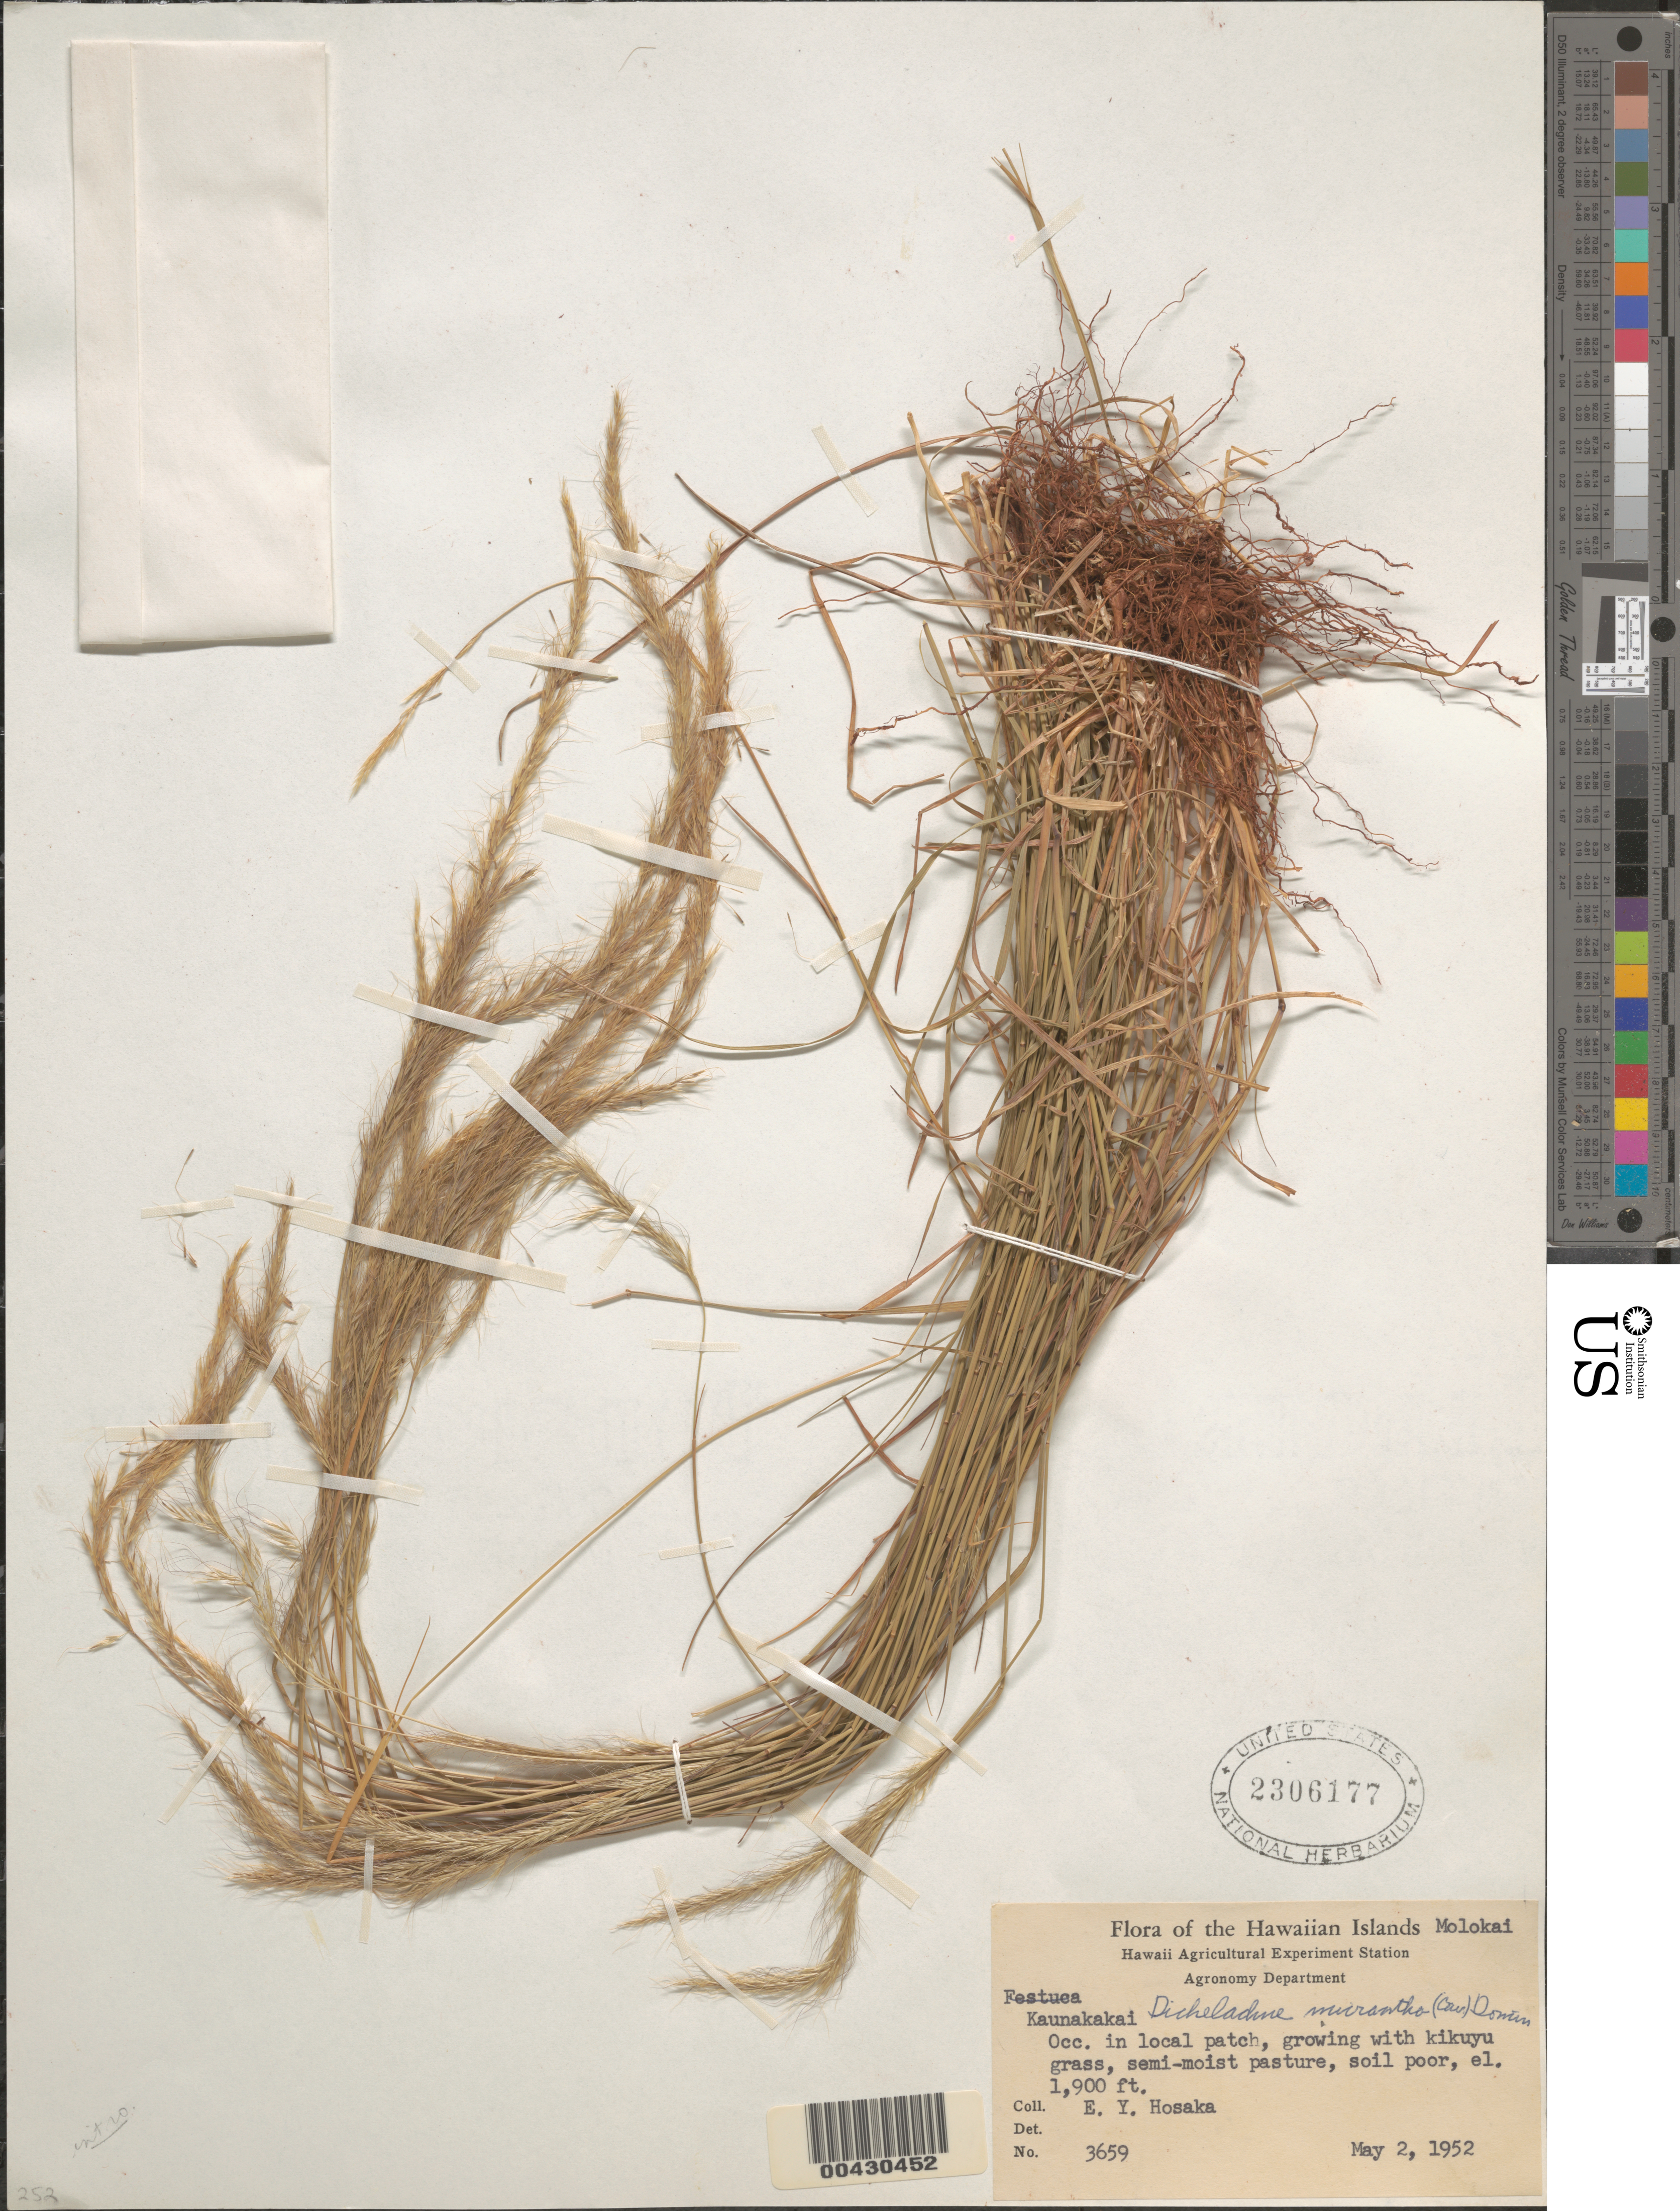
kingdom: Plantae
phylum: Tracheophyta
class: Liliopsida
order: Poales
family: Poaceae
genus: Pentapogon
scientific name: Pentapogon micranthus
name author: (Cav.) P.M. Peterson et al.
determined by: Soreng, Robert J., Research Associate (BOT), Smithsonian Institution - National Museum of Natural History (UNITED STATES)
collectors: E. Y. Hosaka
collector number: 3659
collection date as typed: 2 May 1952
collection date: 1952-05-02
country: United States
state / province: Hawaii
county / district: Maui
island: Moloka'i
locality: Kaunakakai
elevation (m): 579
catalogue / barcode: US 2306177